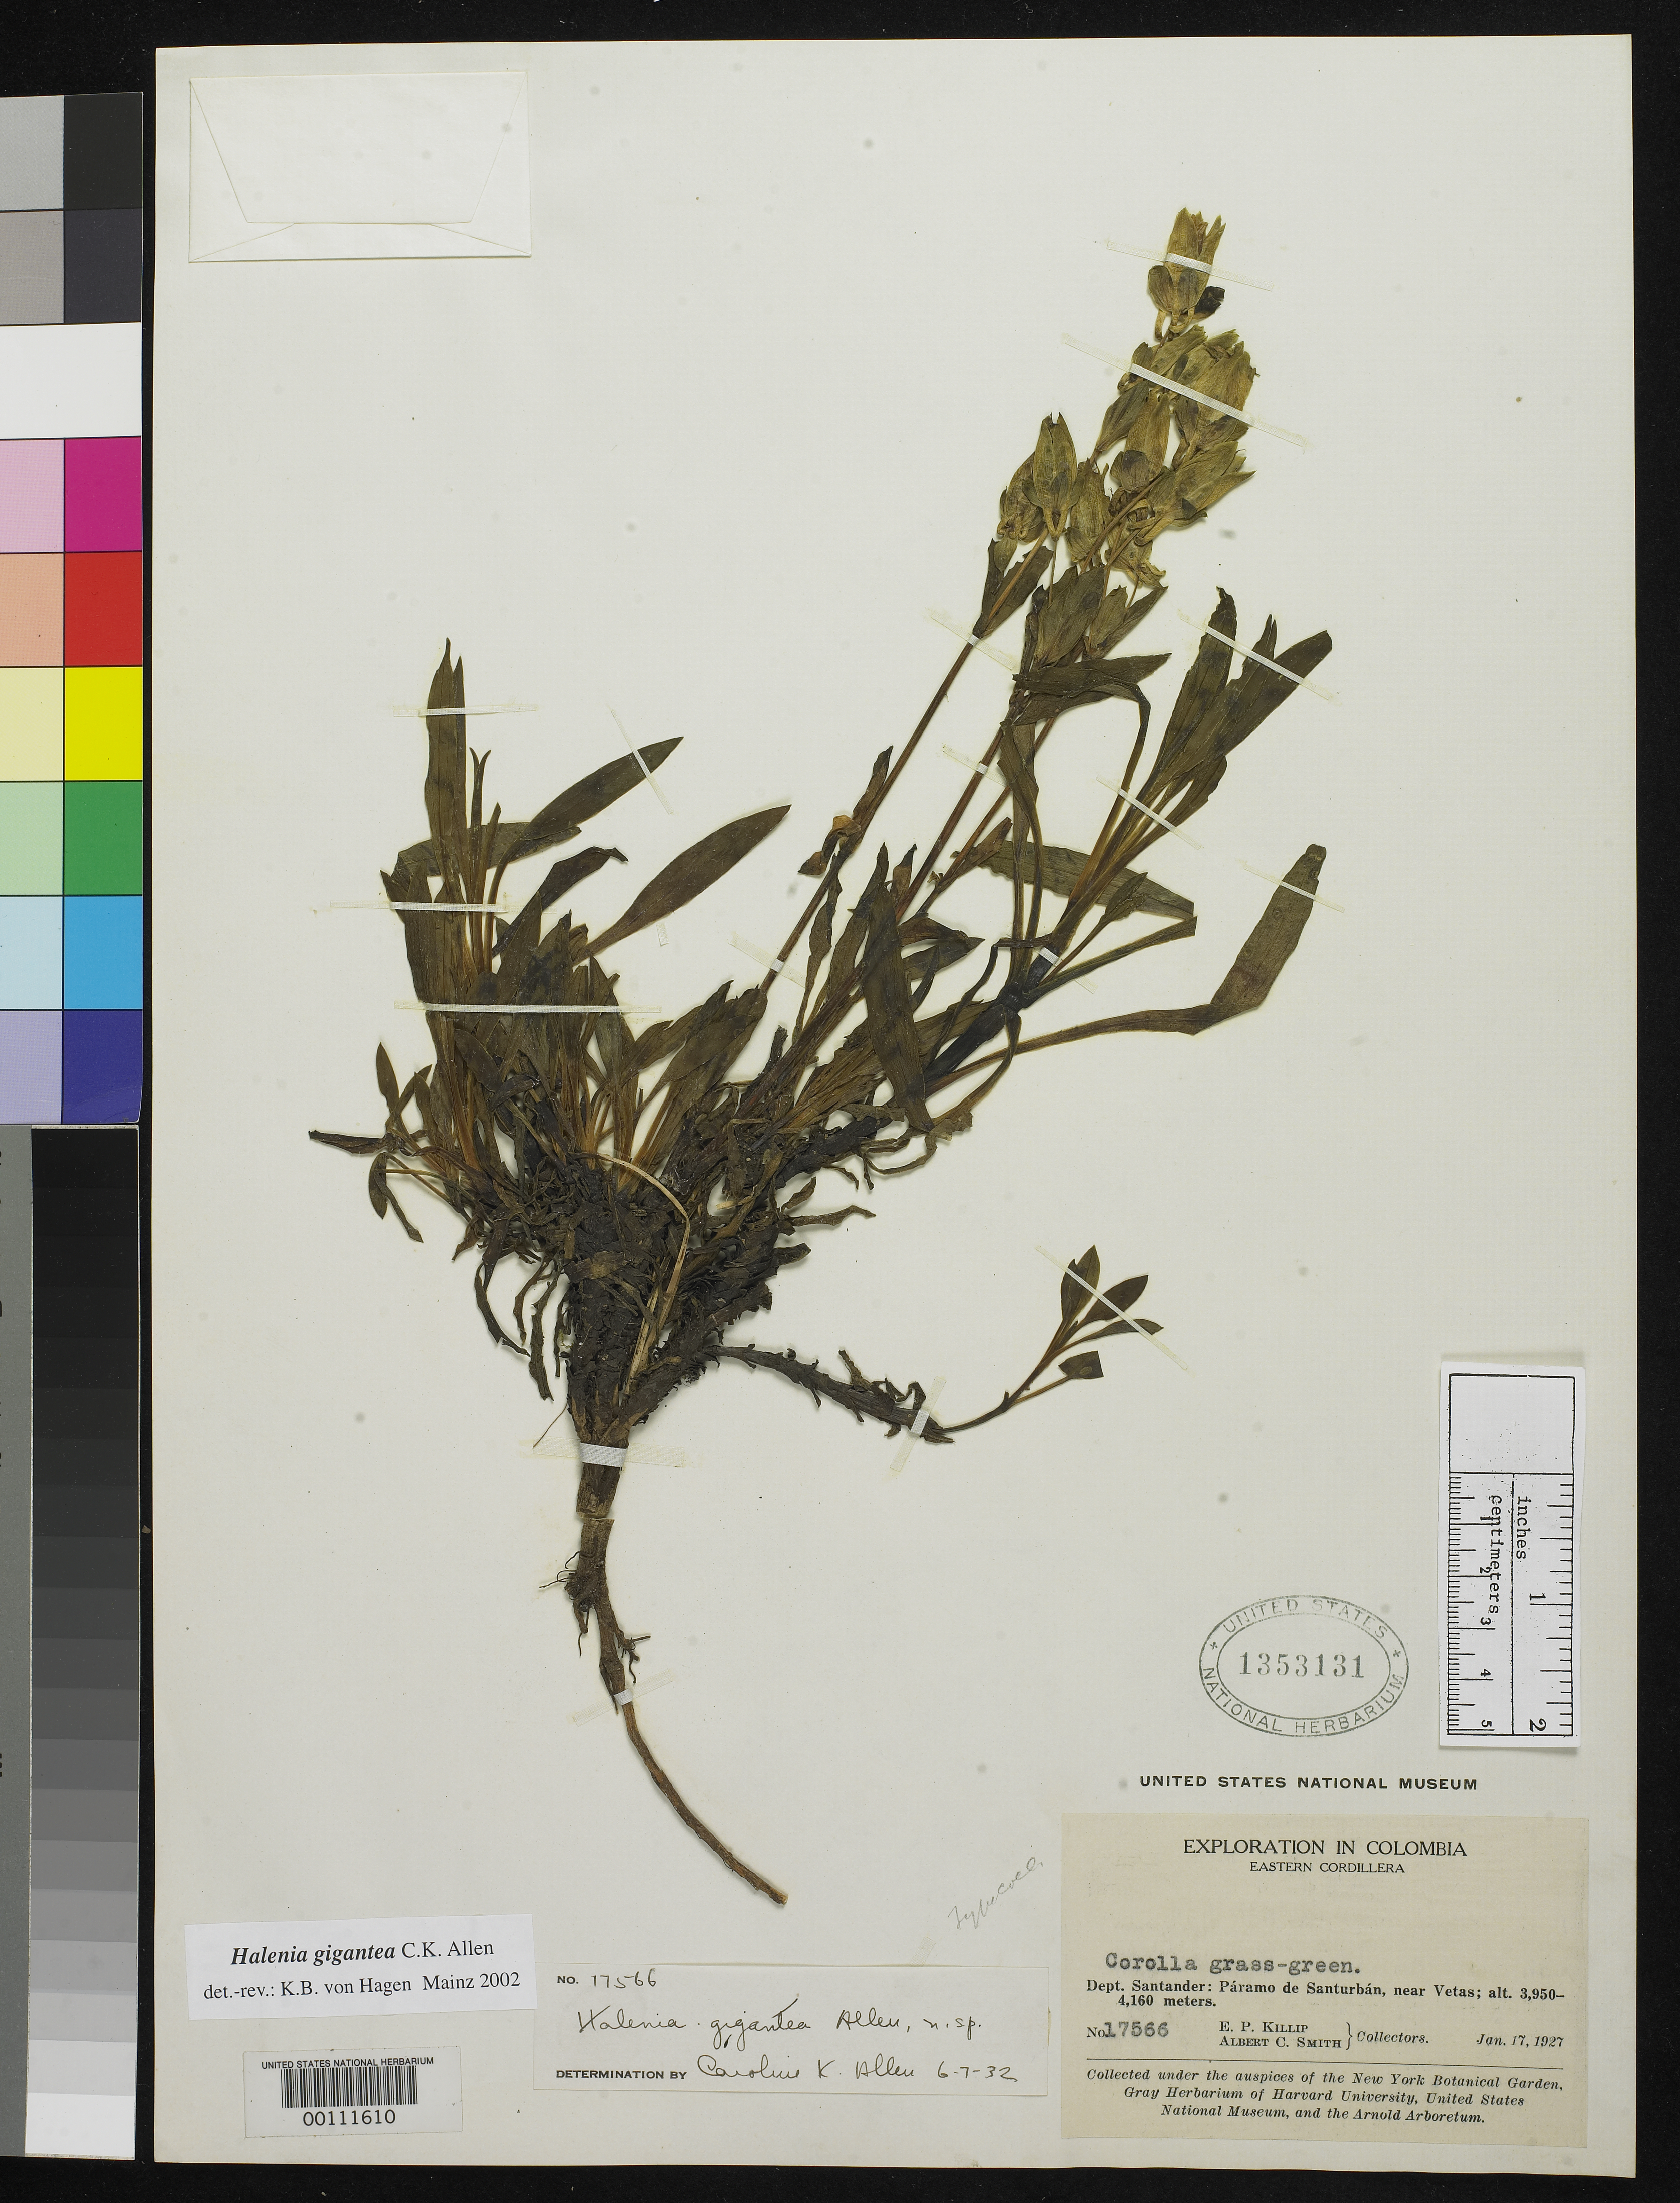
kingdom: Plantae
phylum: Tracheophyta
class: Magnoliopsida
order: Gentianales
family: Gentianaceae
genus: Halenia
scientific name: Halenia gigantea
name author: C.K. Allen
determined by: Hagen, K. B. von, (MJG)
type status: Isotype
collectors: E. P. Killip & A. C. Smith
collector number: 17566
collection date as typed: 17 Jan 1927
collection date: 1927-01-17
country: Colombia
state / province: Norte de Santander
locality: Paramo de San Turban, near Vetas.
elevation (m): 3950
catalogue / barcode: US 1353131